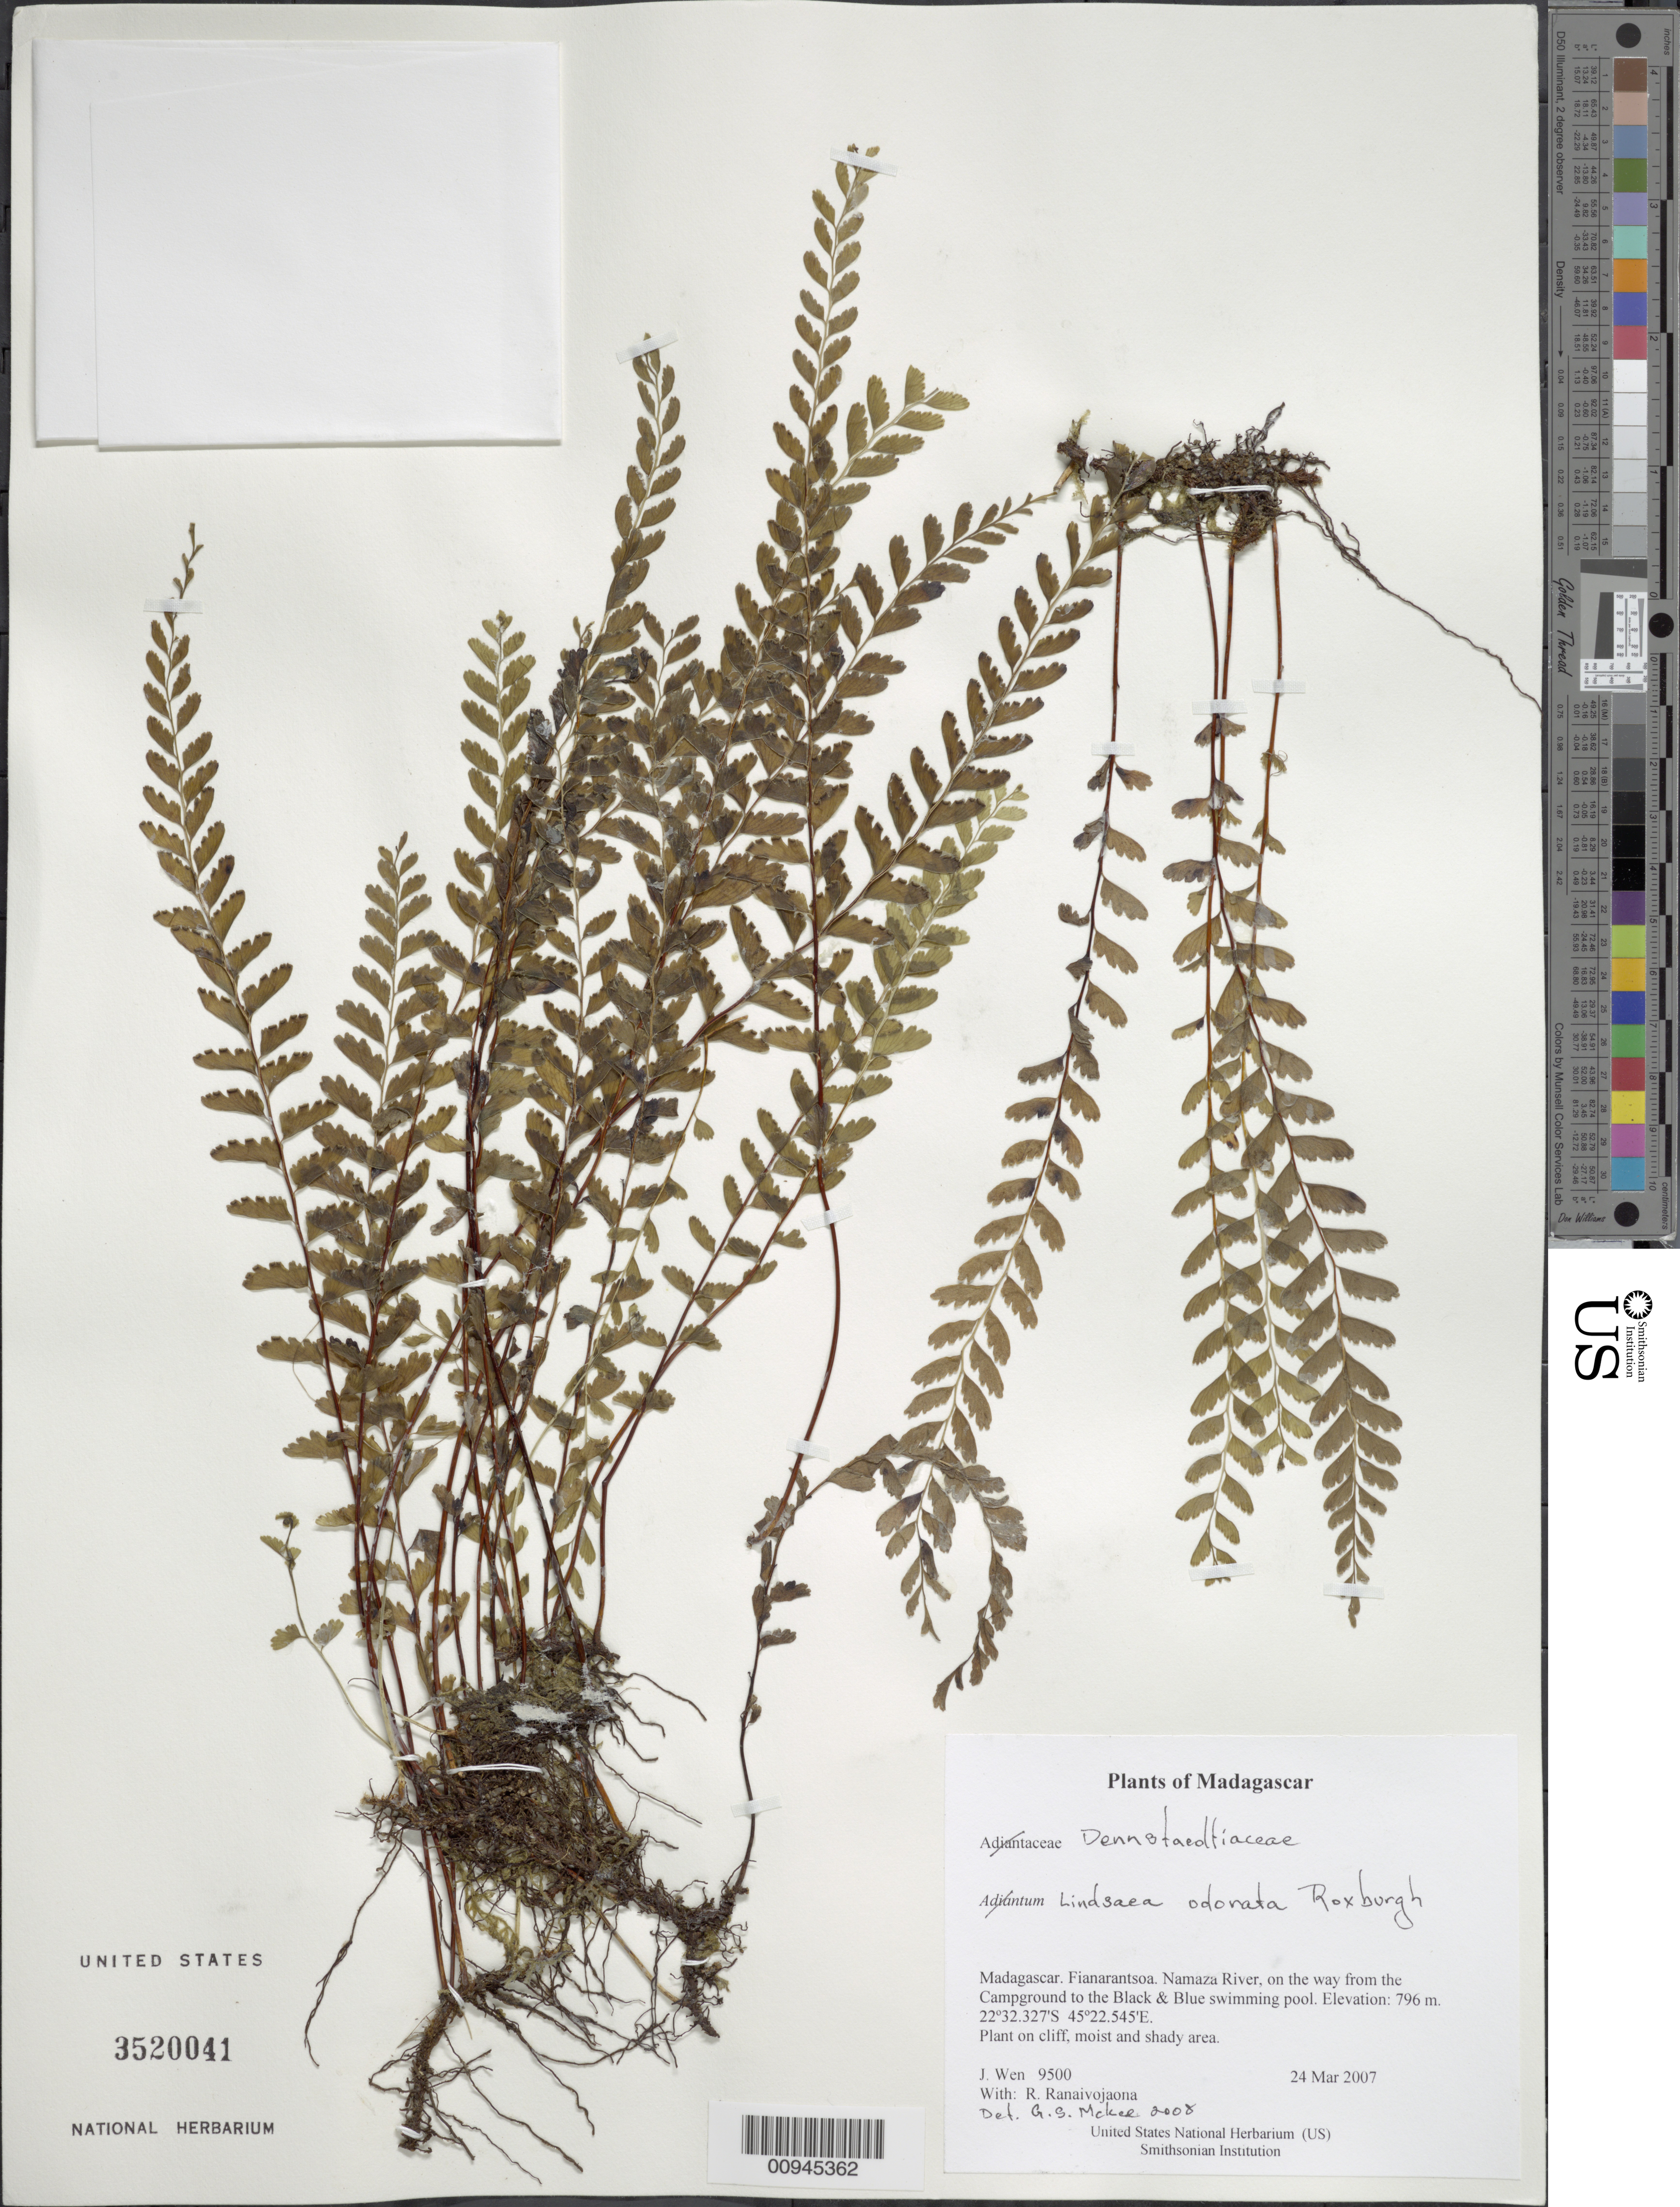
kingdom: Plantae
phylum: Tracheophyta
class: Polypodiopsida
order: Polypodiales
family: Lindsaeaceae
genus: Lindsaea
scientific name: Lindsaea odorata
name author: Roxb.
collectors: J. Wen & R. Ranaivojaona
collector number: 9500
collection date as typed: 24 Mar 2007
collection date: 2007-03-24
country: Madagascar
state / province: Ihorombe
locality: Namaza River, on the way from the Campground to the Black & Blue swimming pool.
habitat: Moist and shady area, on cliff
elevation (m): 796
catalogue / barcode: US 3520041